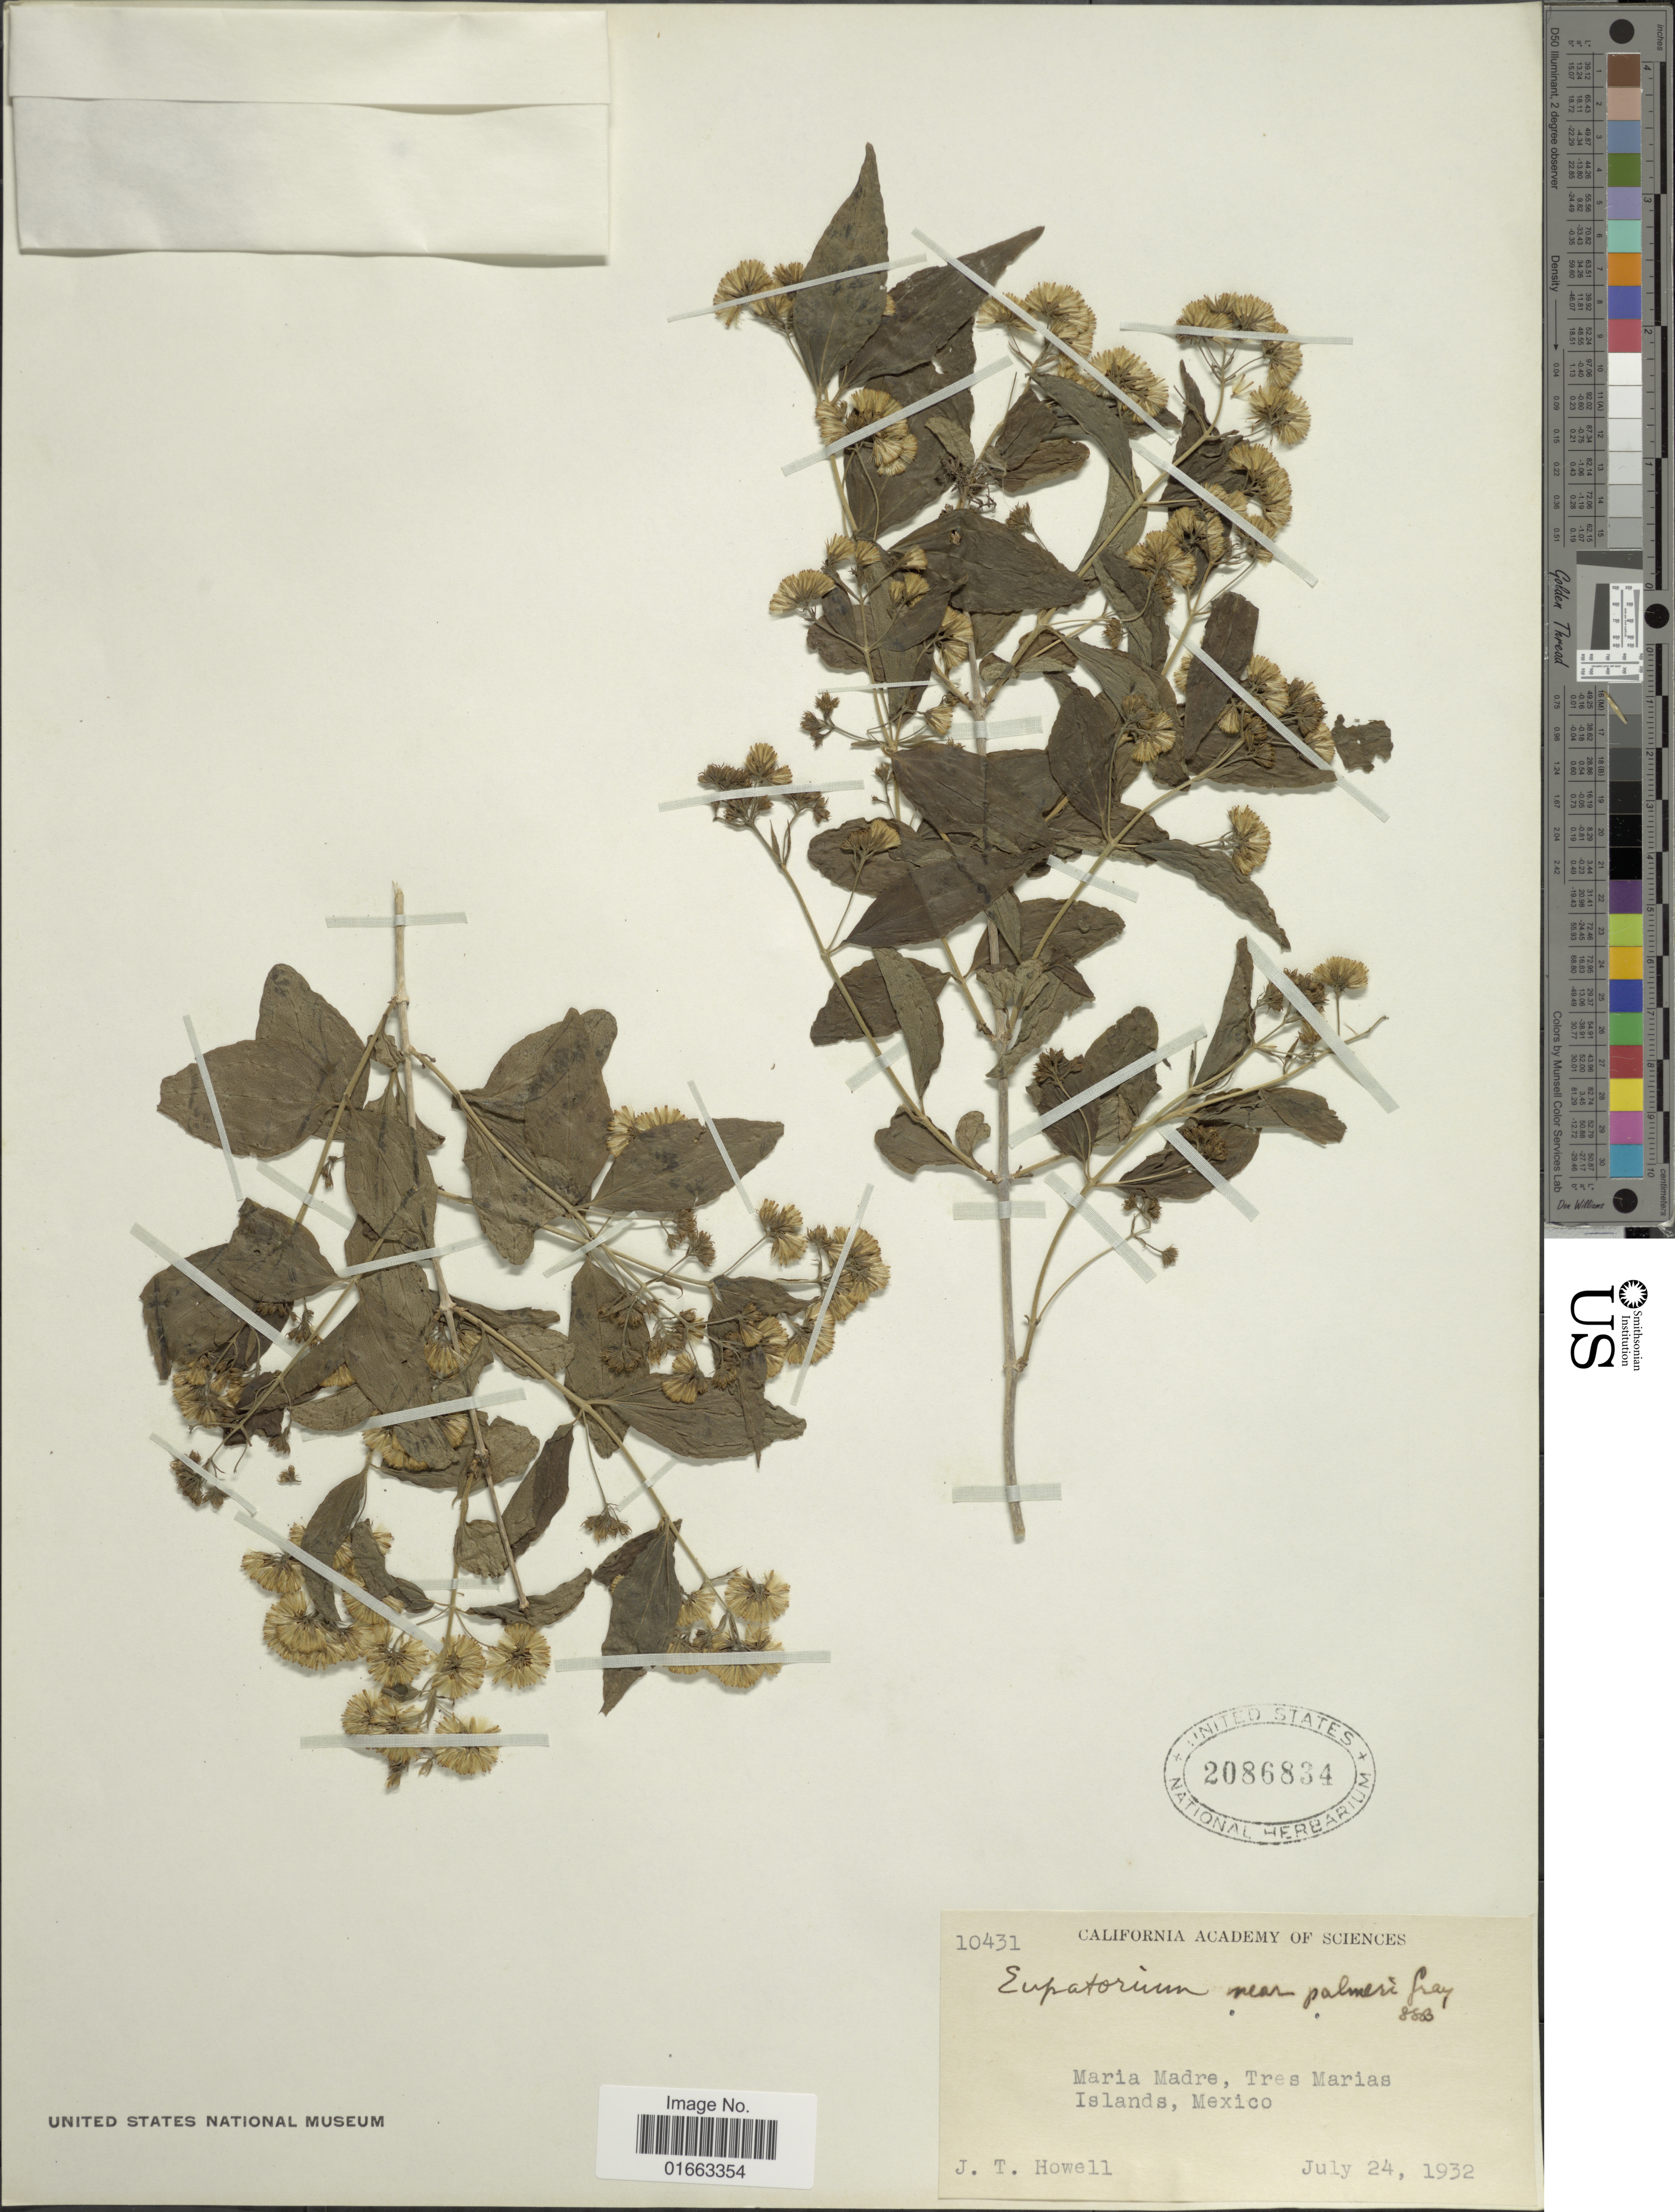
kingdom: Plantae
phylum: Tracheophyta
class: Magnoliopsida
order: Asterales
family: Asteraceae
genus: Koanophyllon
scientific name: Koanophyllon albicaule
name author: (Sch. Bip. ex Klatt) R.M. King & H. Rob.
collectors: J. T. Howell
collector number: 10431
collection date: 1932-07-24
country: Mexico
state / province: Nayarit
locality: Tres Marias Islands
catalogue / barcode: US 2086834